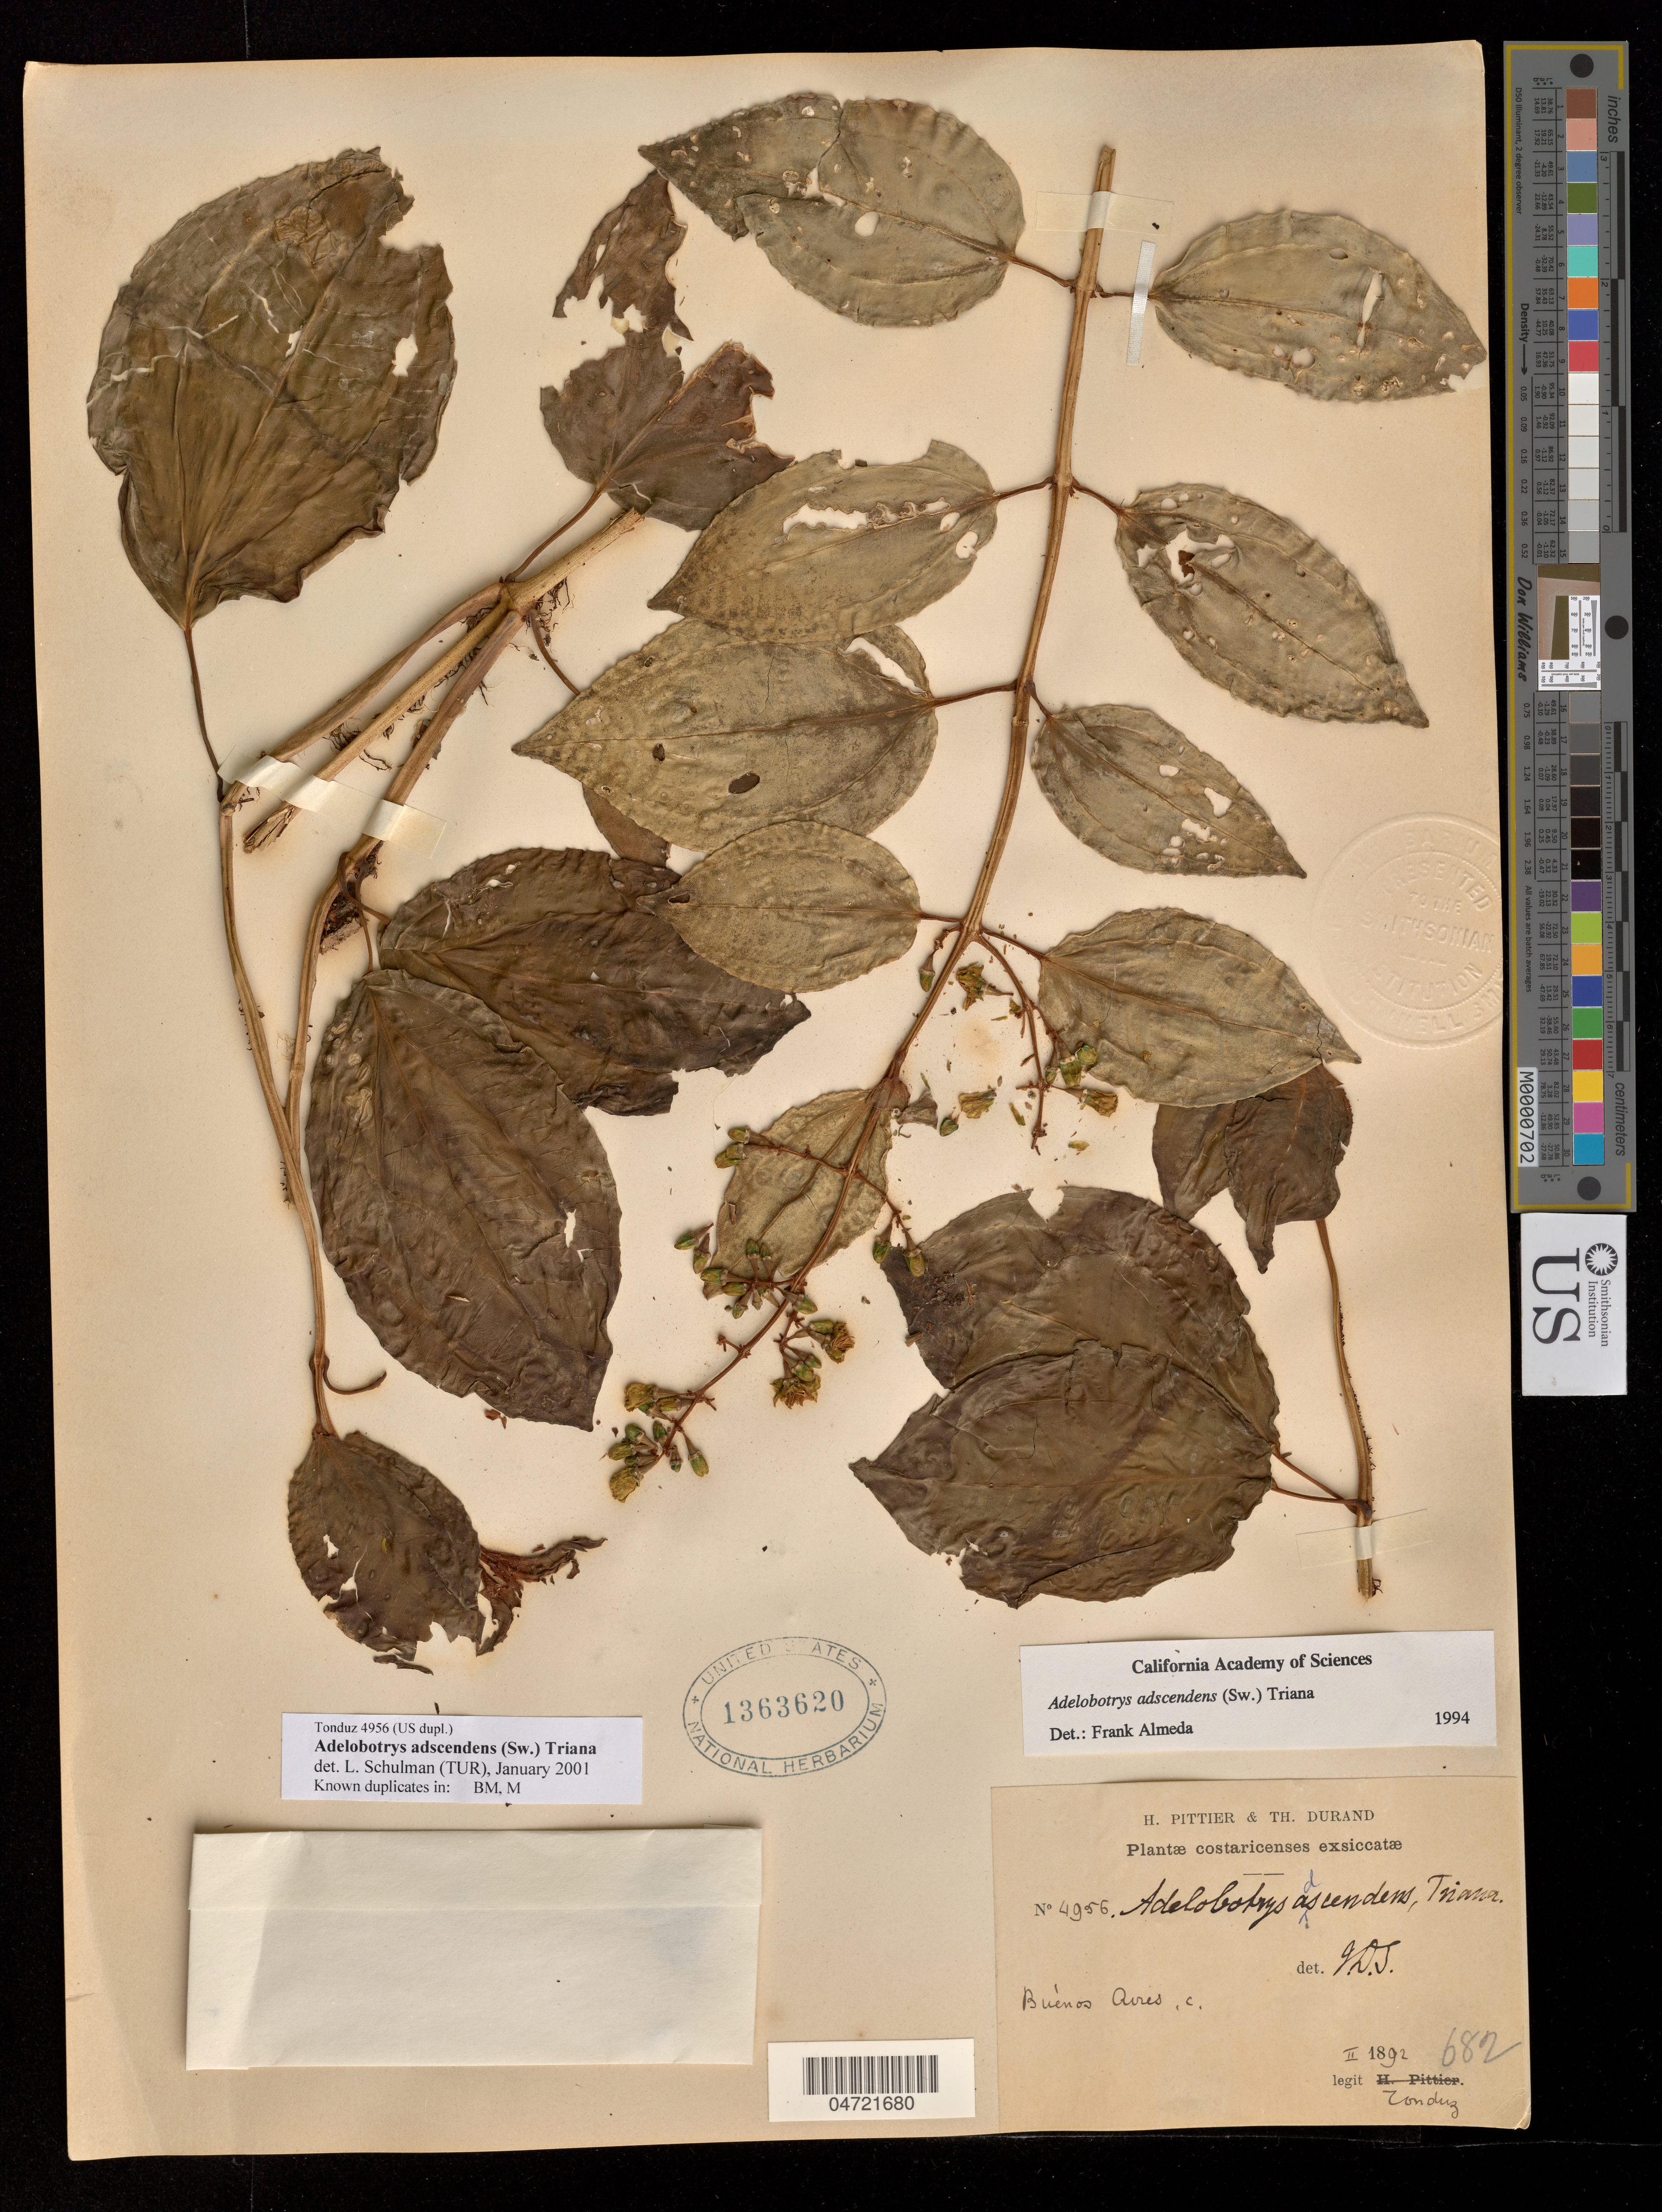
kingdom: Plantae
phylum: Tracheophyta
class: Magnoliopsida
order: Myrtales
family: Melastomataceae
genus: Adelobotrys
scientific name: Adelobotrys adscendens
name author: (Sw.) Triana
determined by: Schulman, Leif, (TUR), University of Turku (FINLAND)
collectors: H. F. Pittier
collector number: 4956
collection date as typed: Feb 1892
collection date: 1892-02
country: Costa Rica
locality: Forets de Buenos Aires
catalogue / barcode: US 1363620